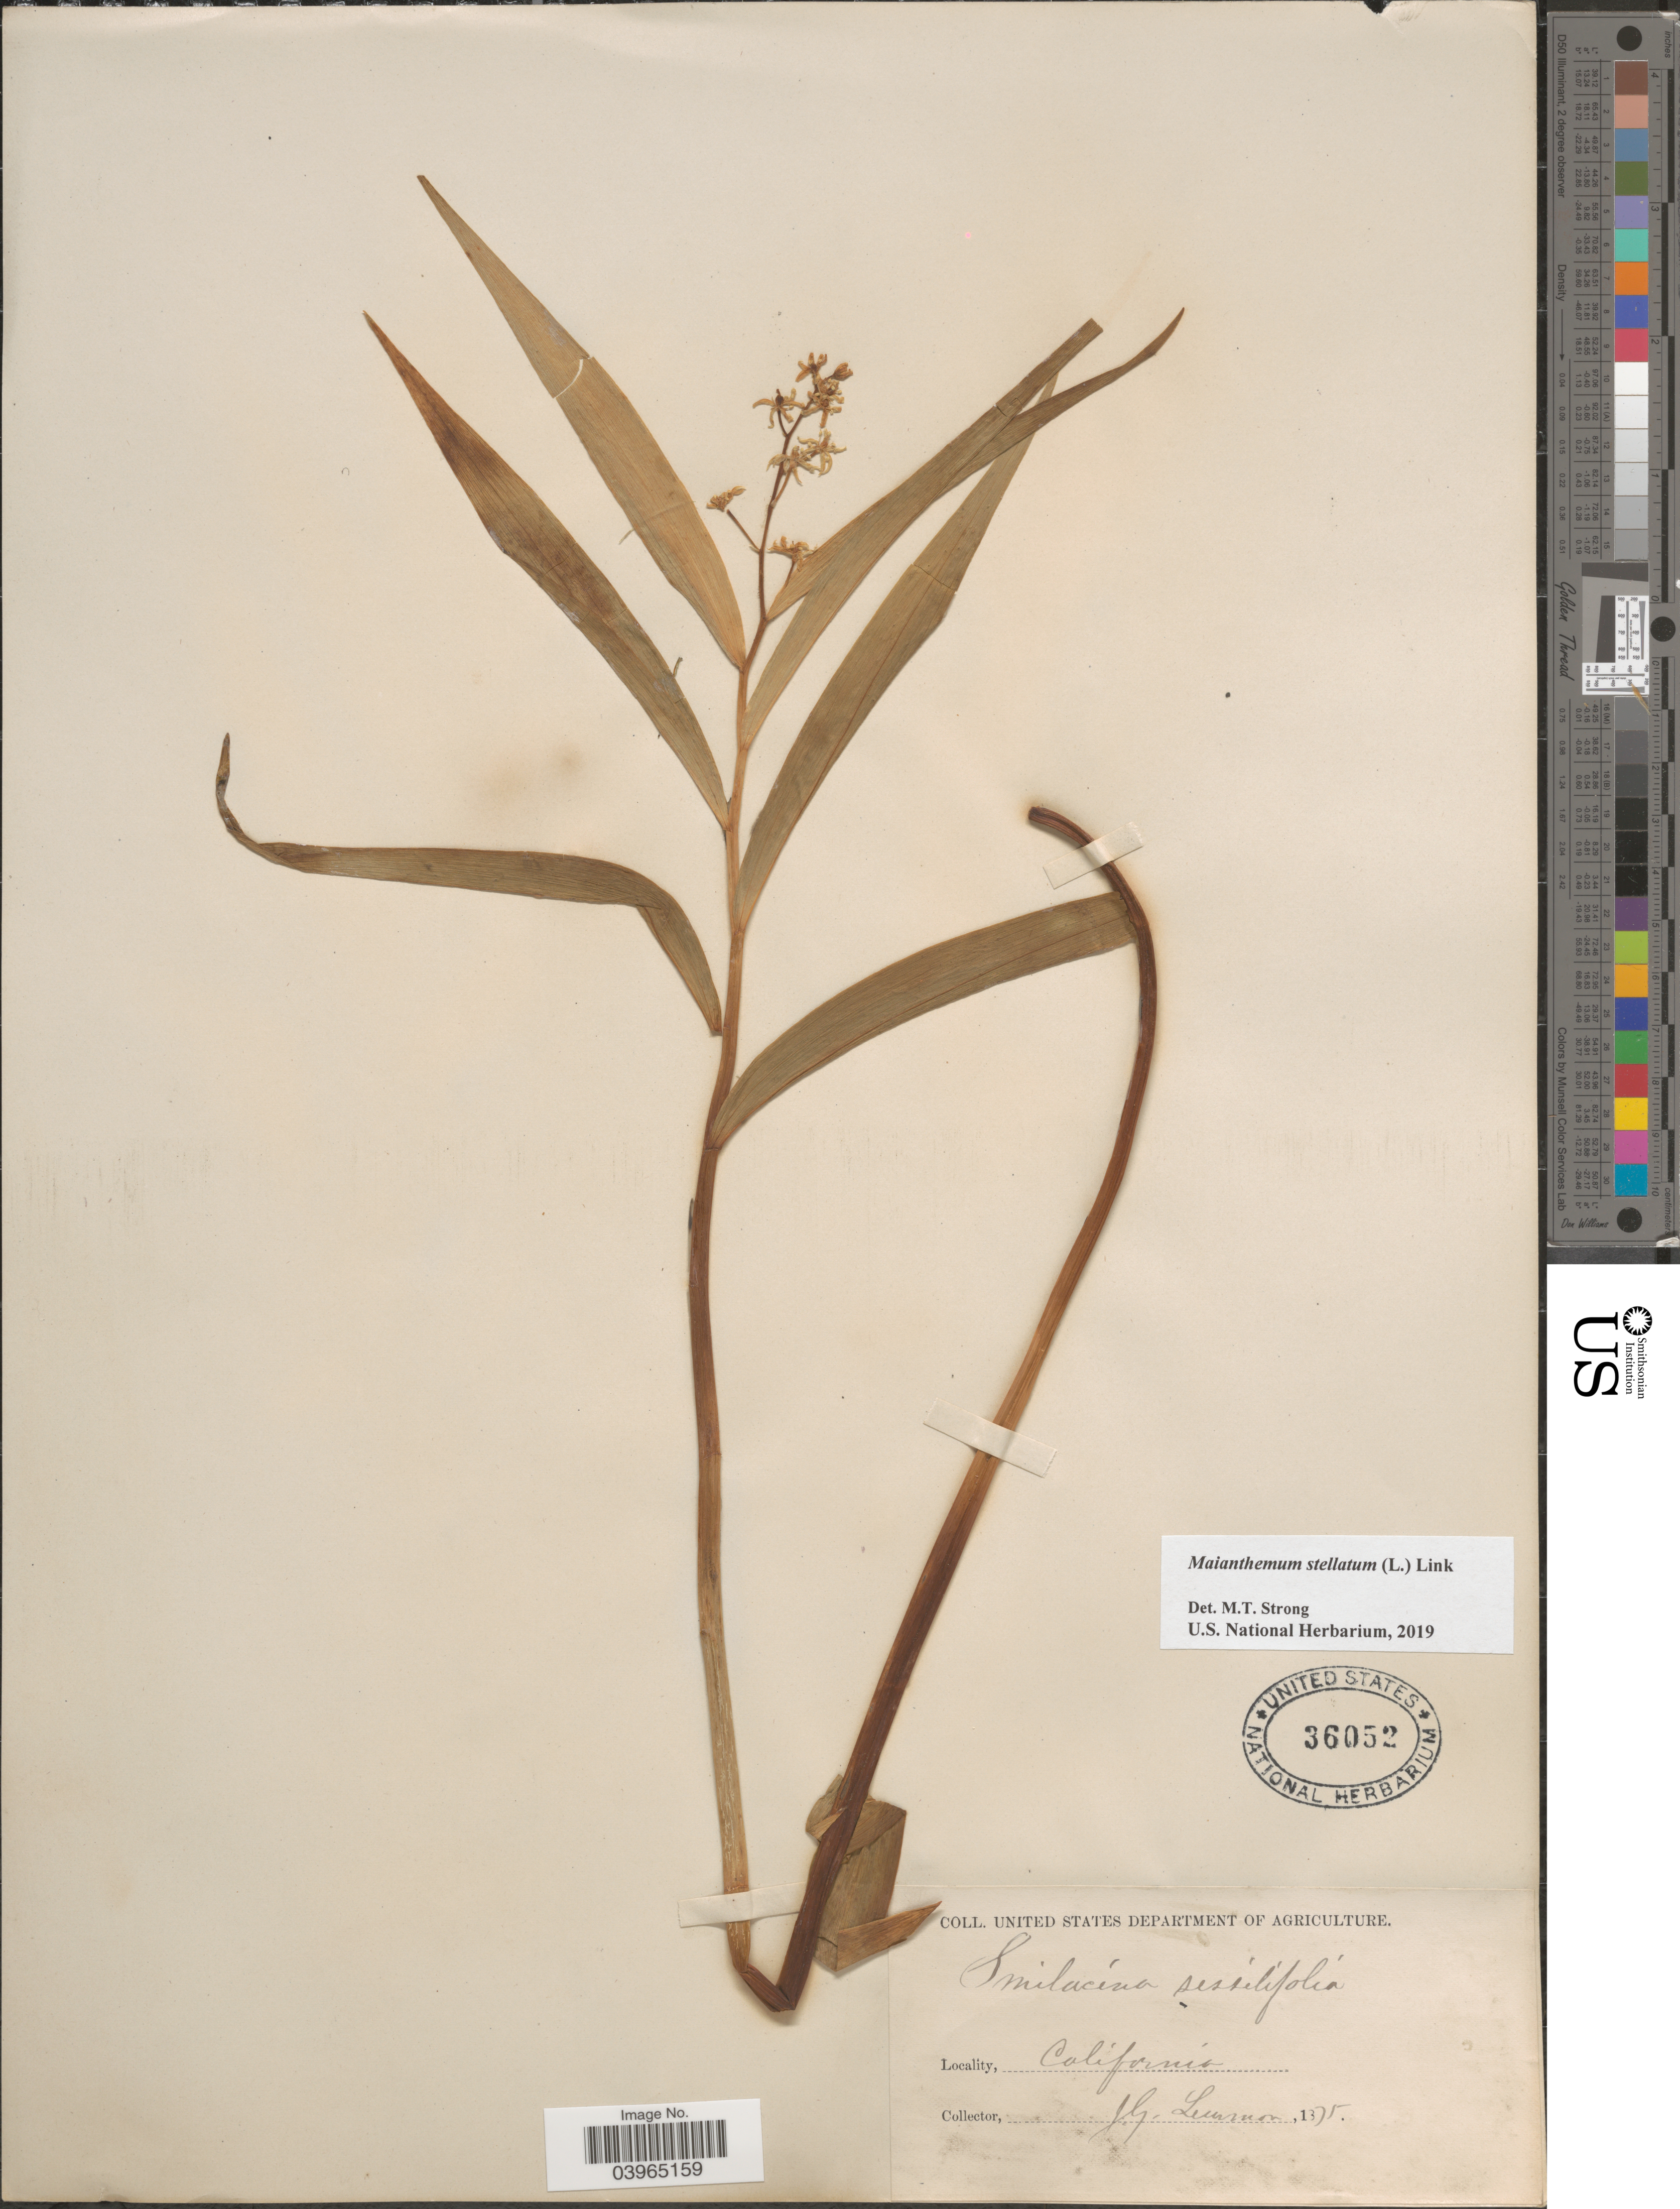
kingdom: Plantae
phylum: Tracheophyta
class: Liliopsida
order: Asparagales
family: Asparagaceae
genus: Maianthemum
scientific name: Maianthemum stellatum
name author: (L.) Link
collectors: J. Lemmon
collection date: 1875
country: United States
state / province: California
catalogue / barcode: US 36052